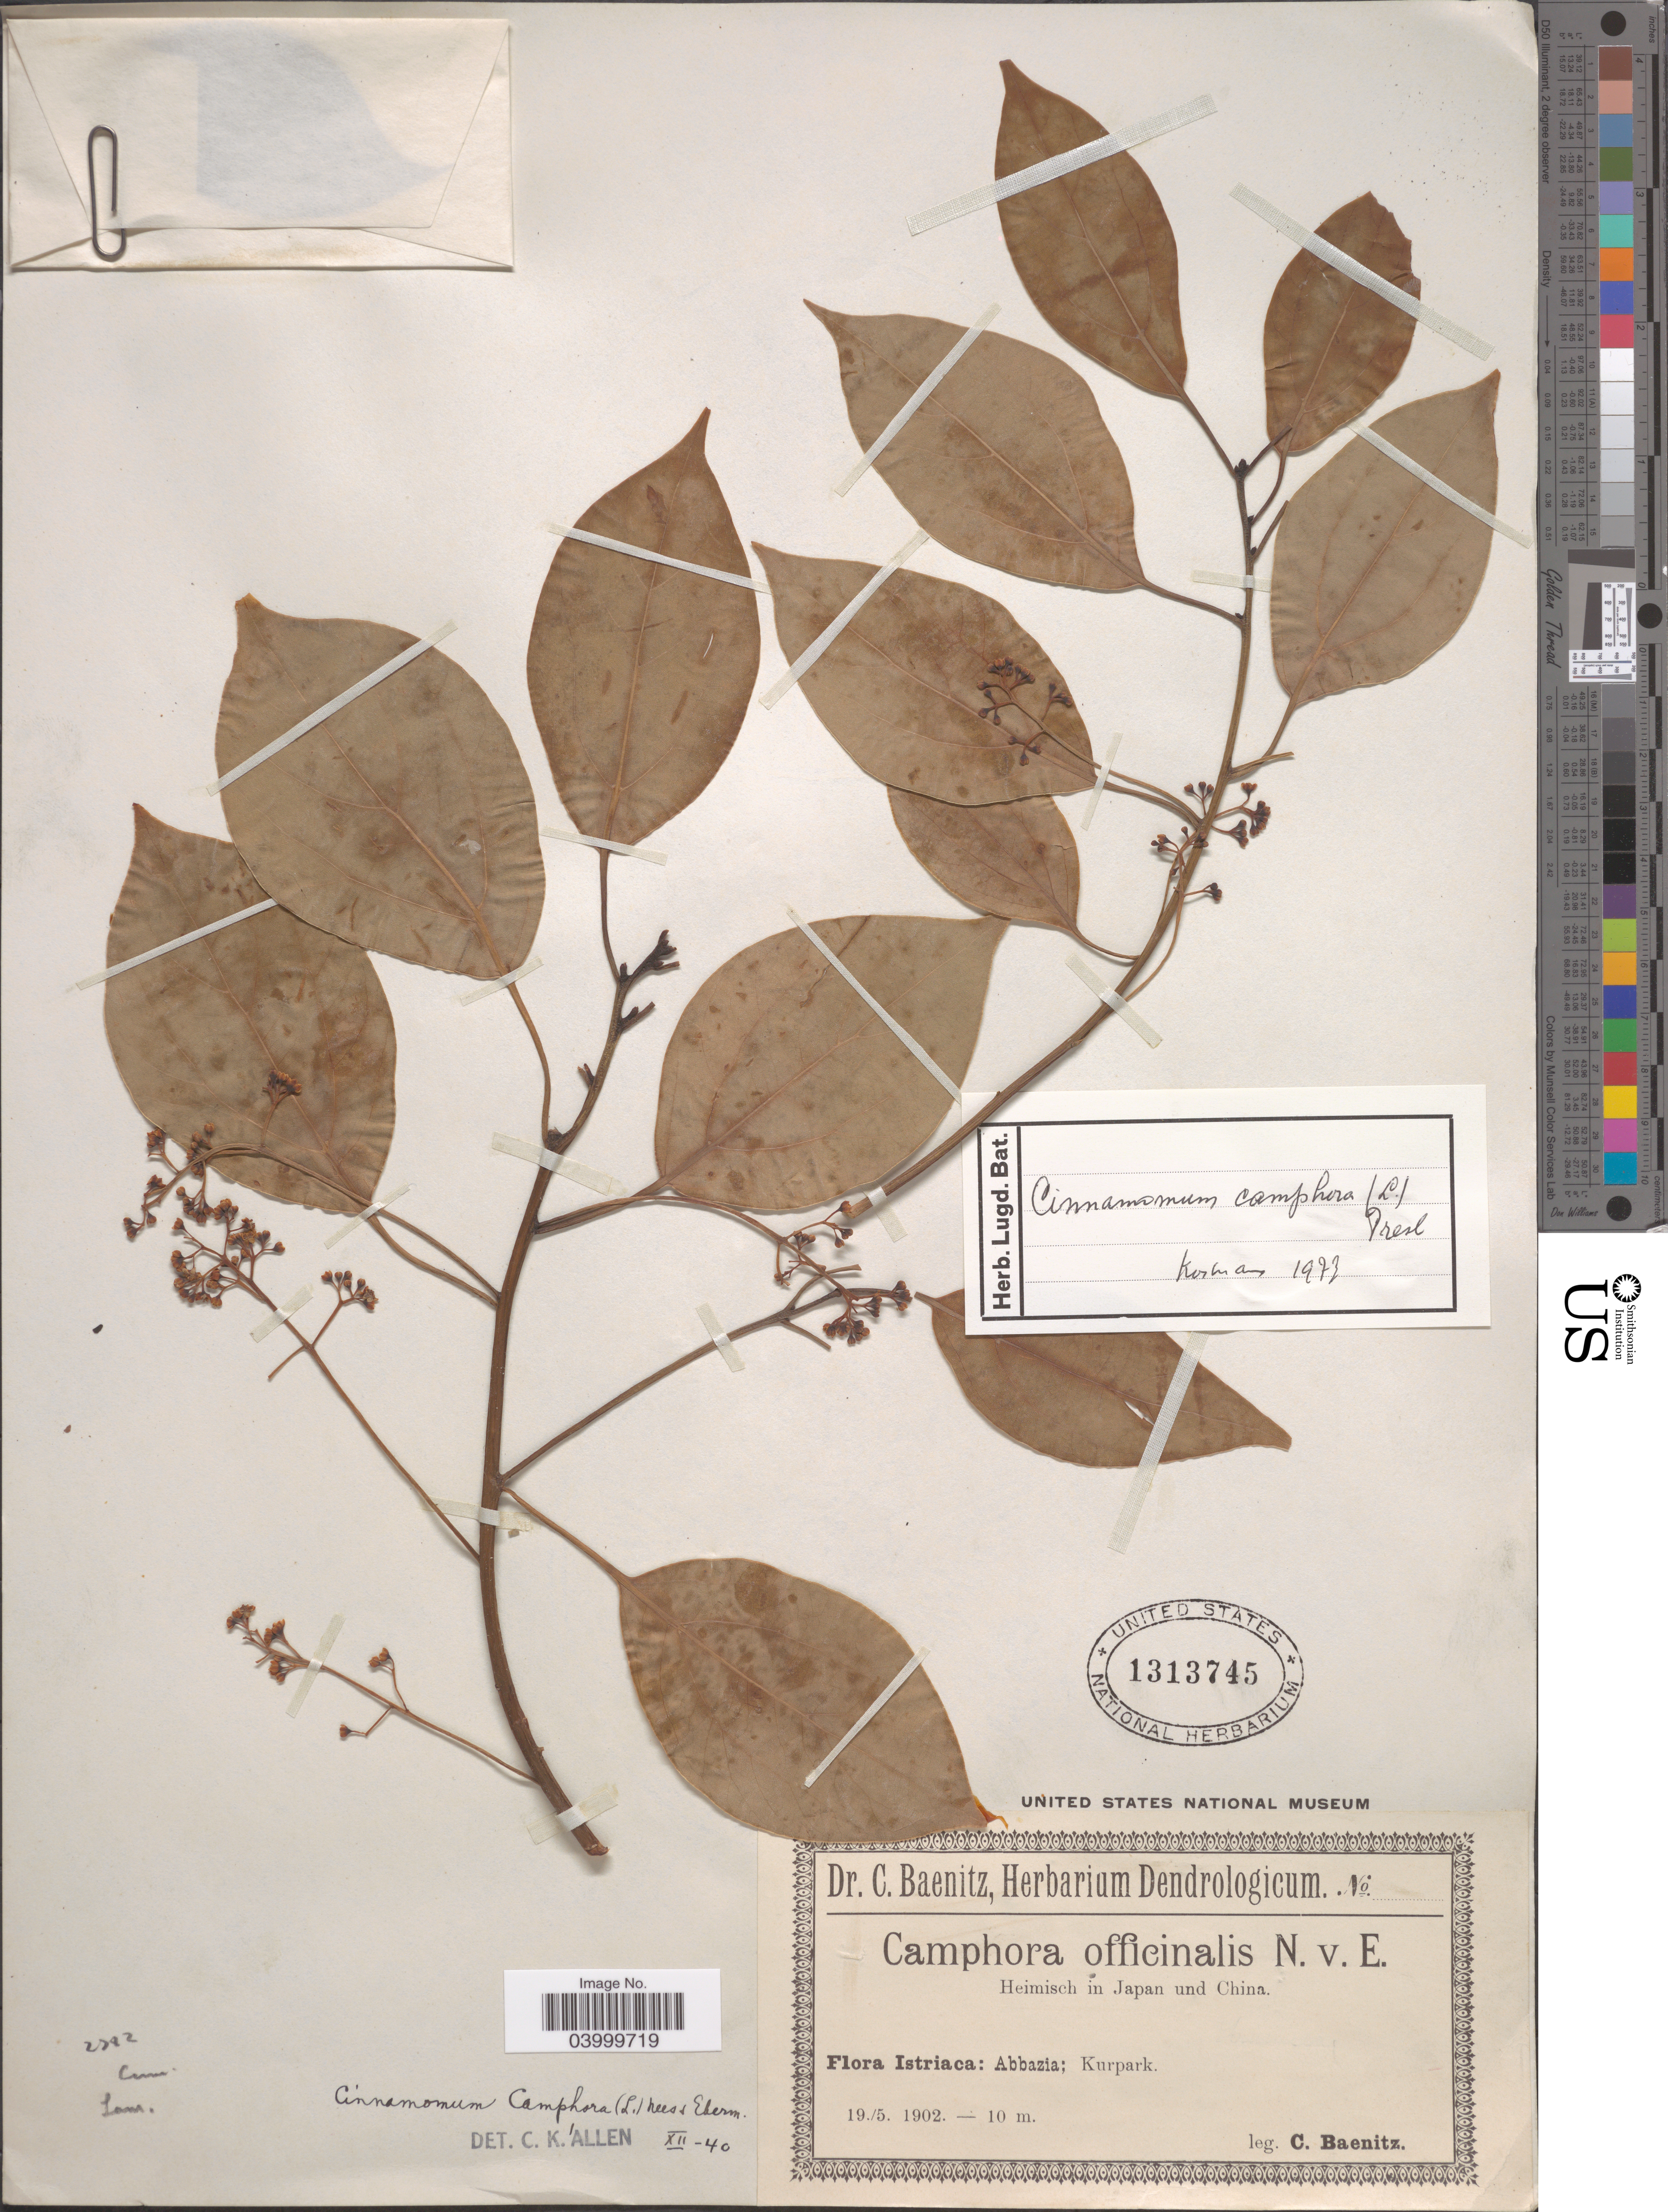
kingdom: Plantae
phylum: Tracheophyta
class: Magnoliopsida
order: Laurales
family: Lauraceae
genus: Cinnamomum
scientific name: Cinnamomum camphora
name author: (L.) J. Presl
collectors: C. G. Baenitz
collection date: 1902-05-19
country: Croatia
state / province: Istria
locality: Istriaca: Abbazia; Kurpark.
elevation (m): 10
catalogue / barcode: US 1313745